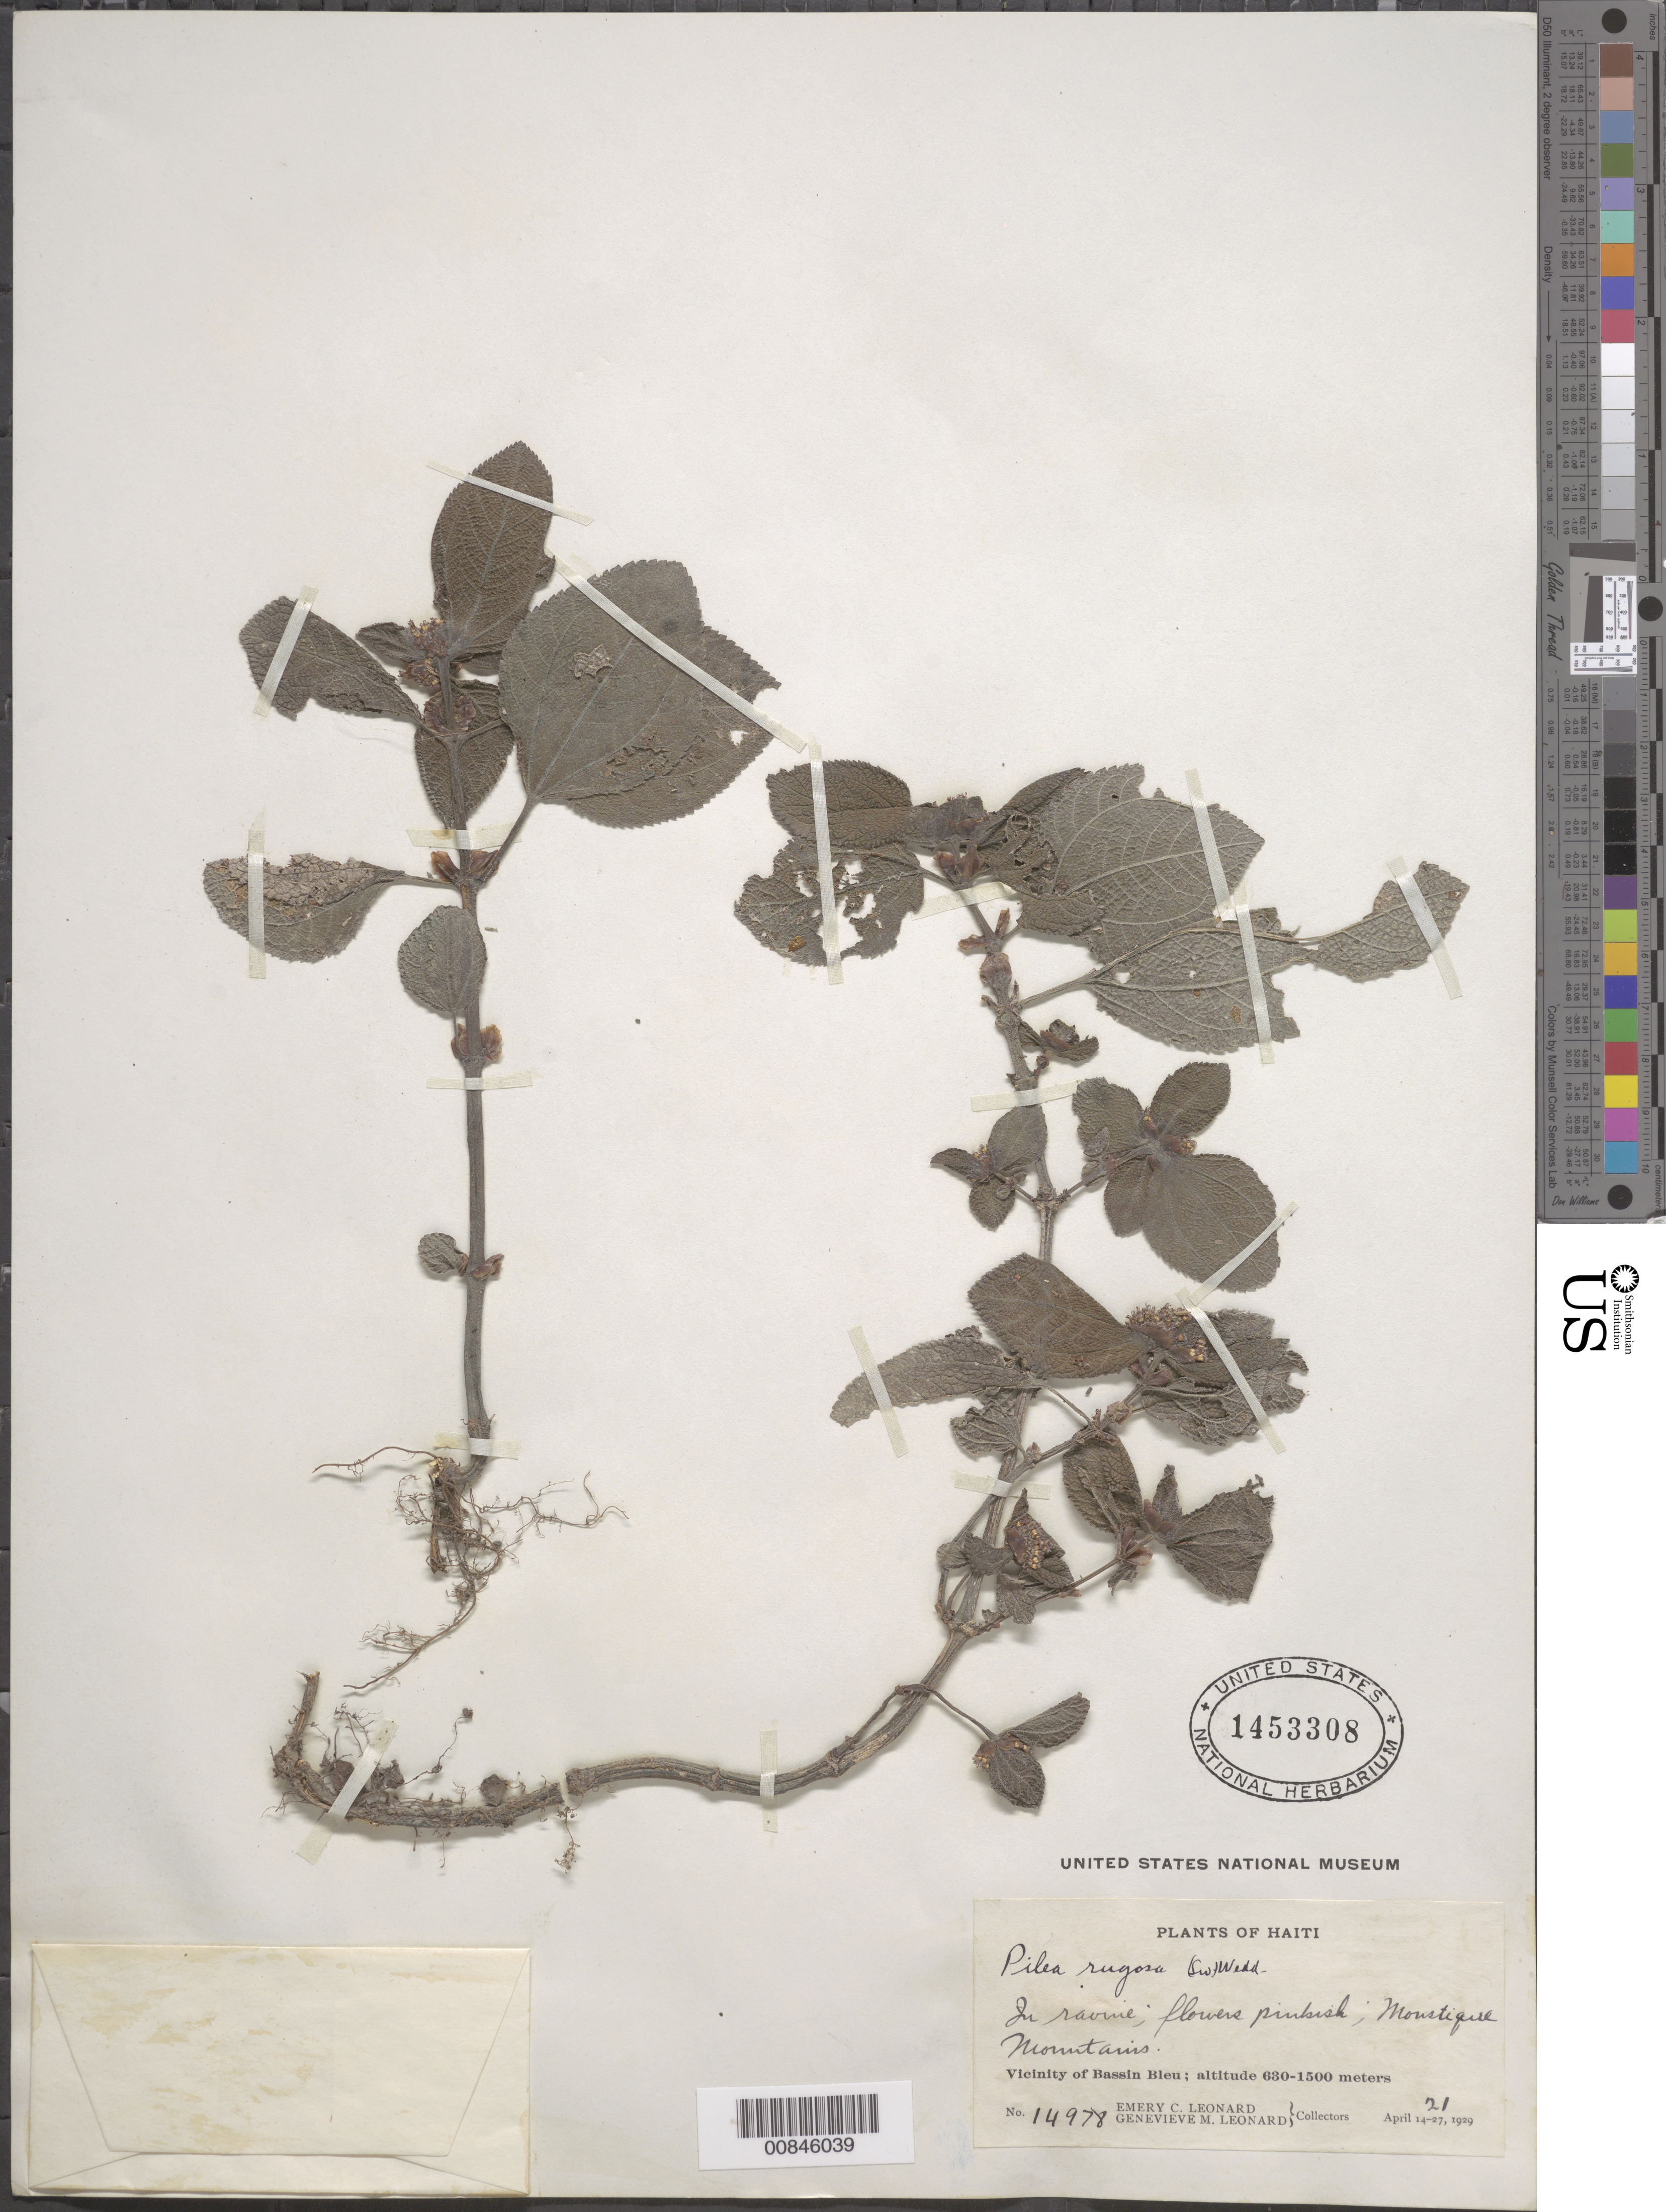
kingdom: Plantae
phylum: Tracheophyta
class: Magnoliopsida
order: Rosales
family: Urticaceae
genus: Pilea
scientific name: Pilea rugosa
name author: (Sw.) Wedd.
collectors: E. C. Leonard & G. M. Leonard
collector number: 14978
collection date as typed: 21 Apr 1929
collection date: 1929-04-21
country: Haiti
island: Hispaniola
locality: Moustique Mountains. Vicinity of Bassin Bleu.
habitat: In ravine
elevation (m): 630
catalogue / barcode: US 1453308